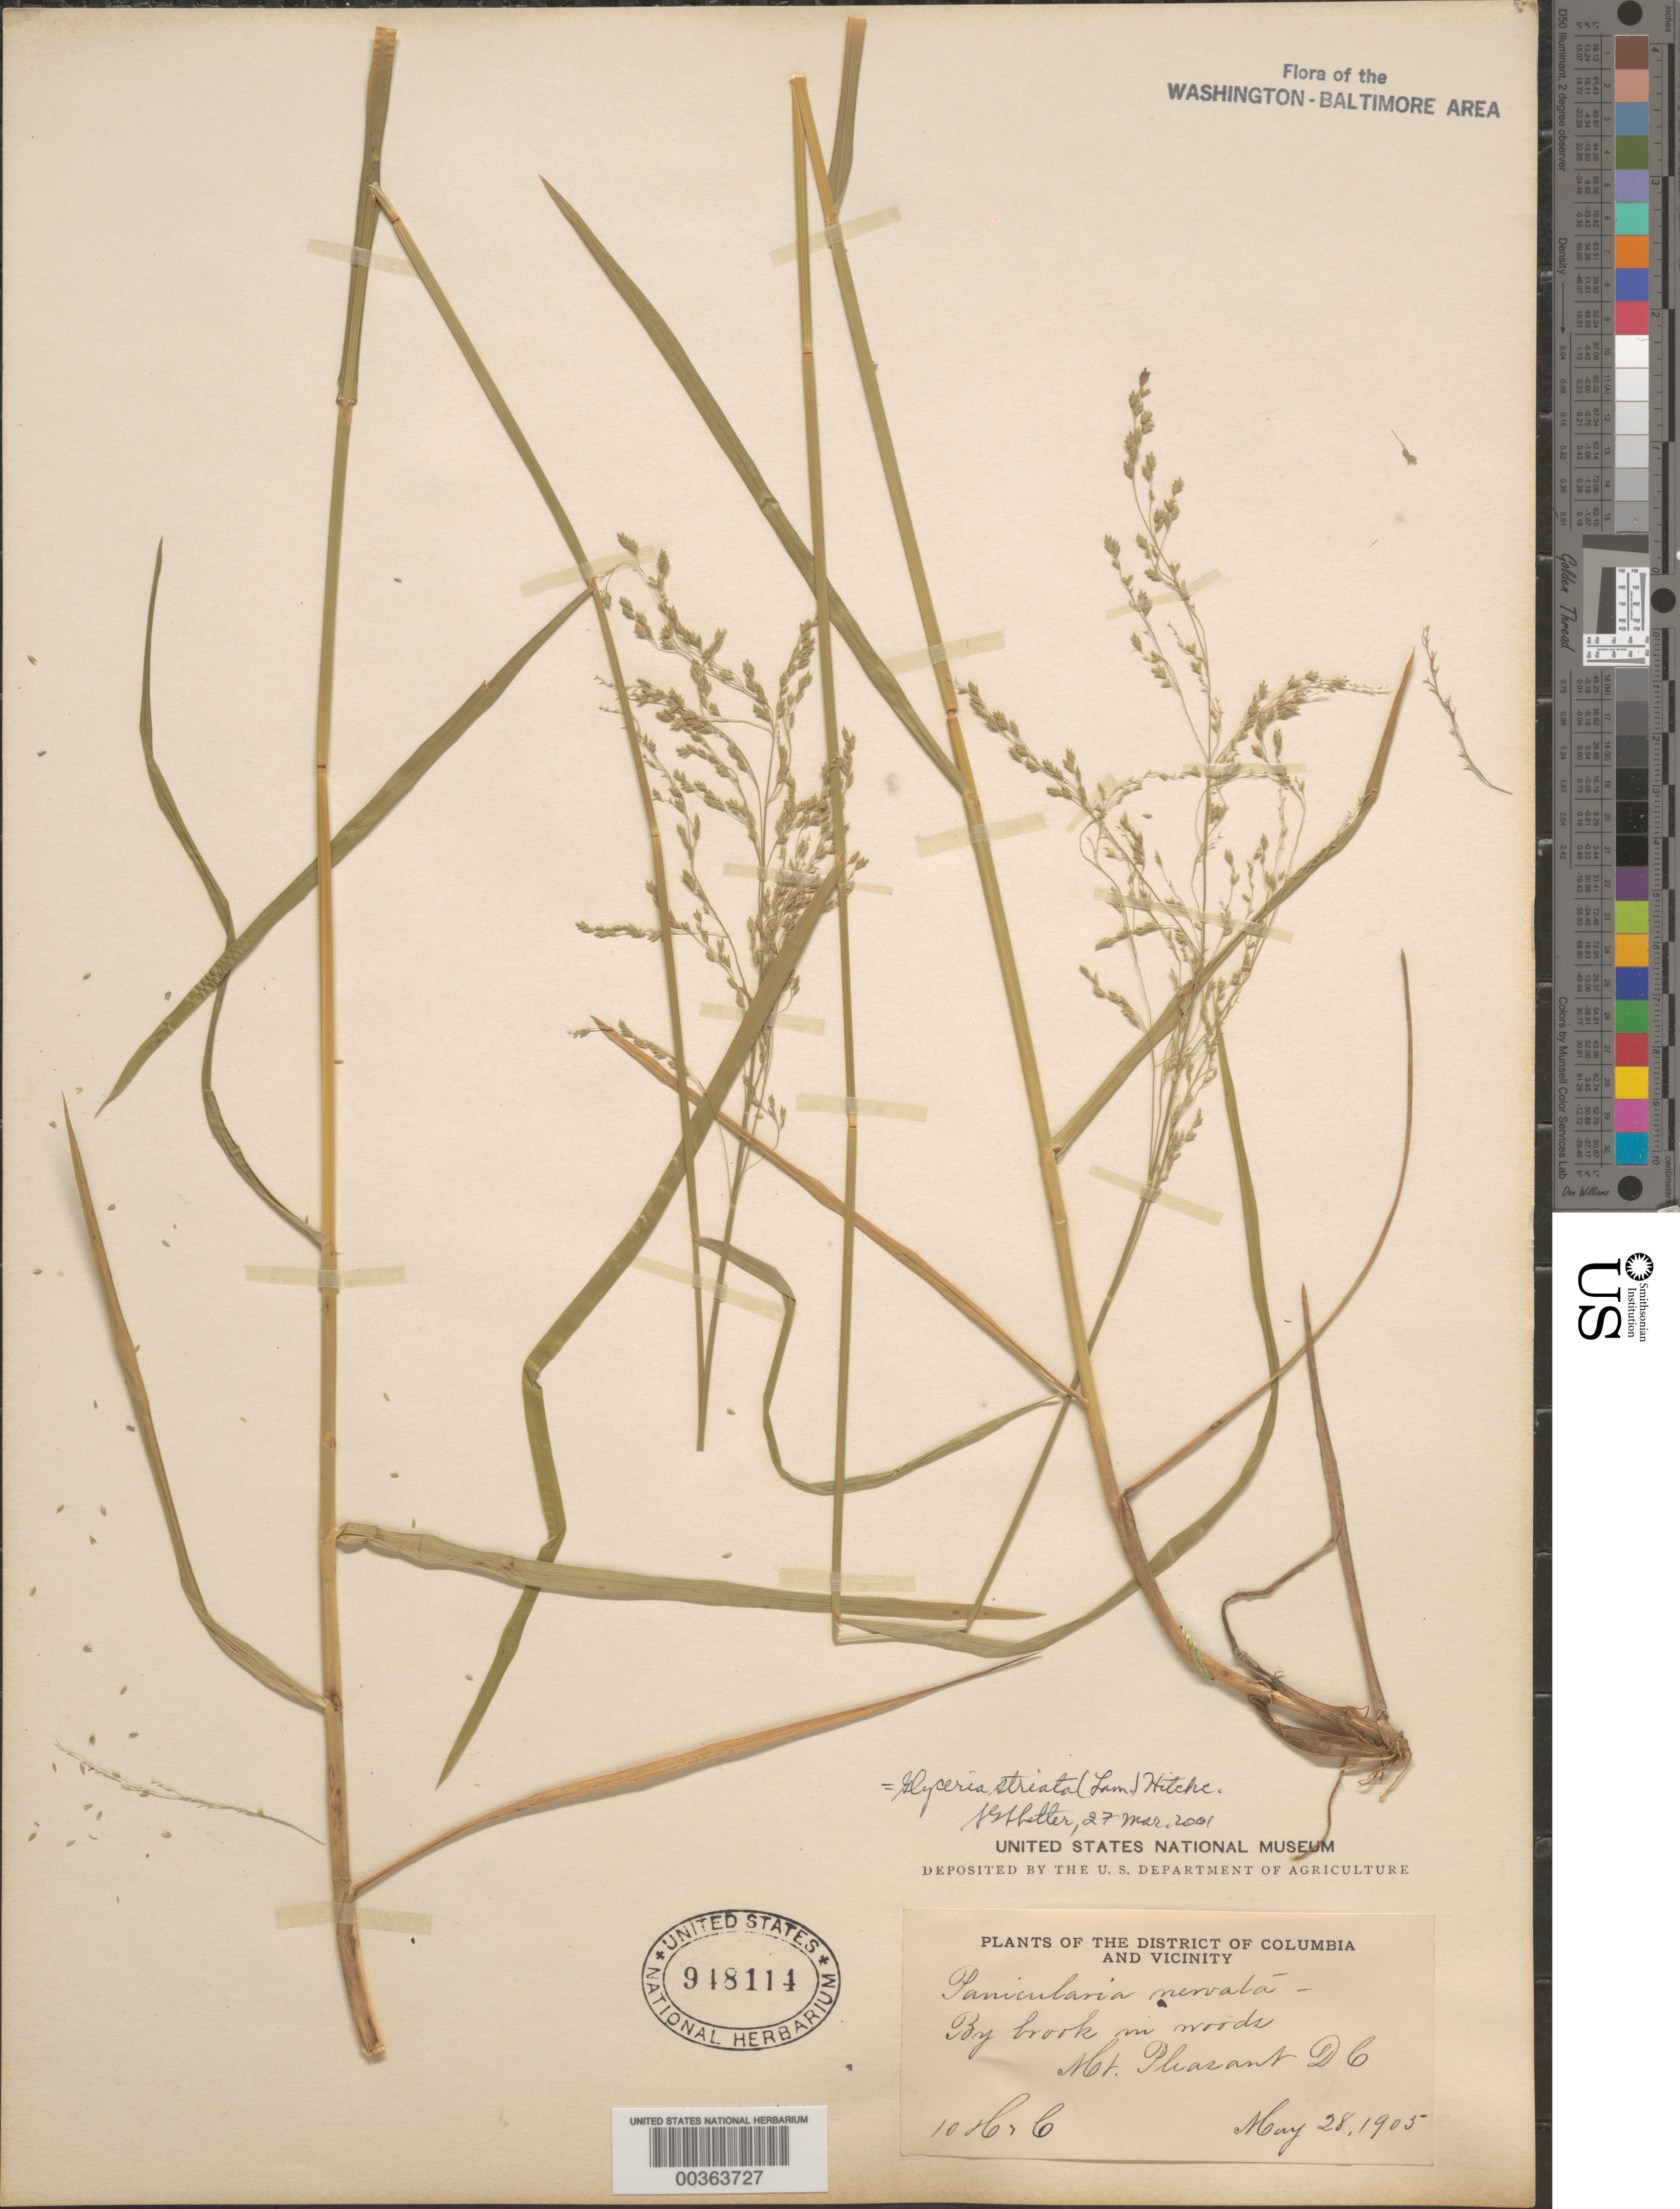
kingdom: Plantae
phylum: Tracheophyta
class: Liliopsida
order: Poales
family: Poaceae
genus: Glyceria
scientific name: Glyceria striata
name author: (Lam.) Hitchc.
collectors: A. S. Hitchcock & A. Chase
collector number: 10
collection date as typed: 28 May 1905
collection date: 1905-05-28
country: United States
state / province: District of Columbia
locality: Mount Pleasant Rock Creek Park and Vicinity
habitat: By brook in woods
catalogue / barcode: US 948114